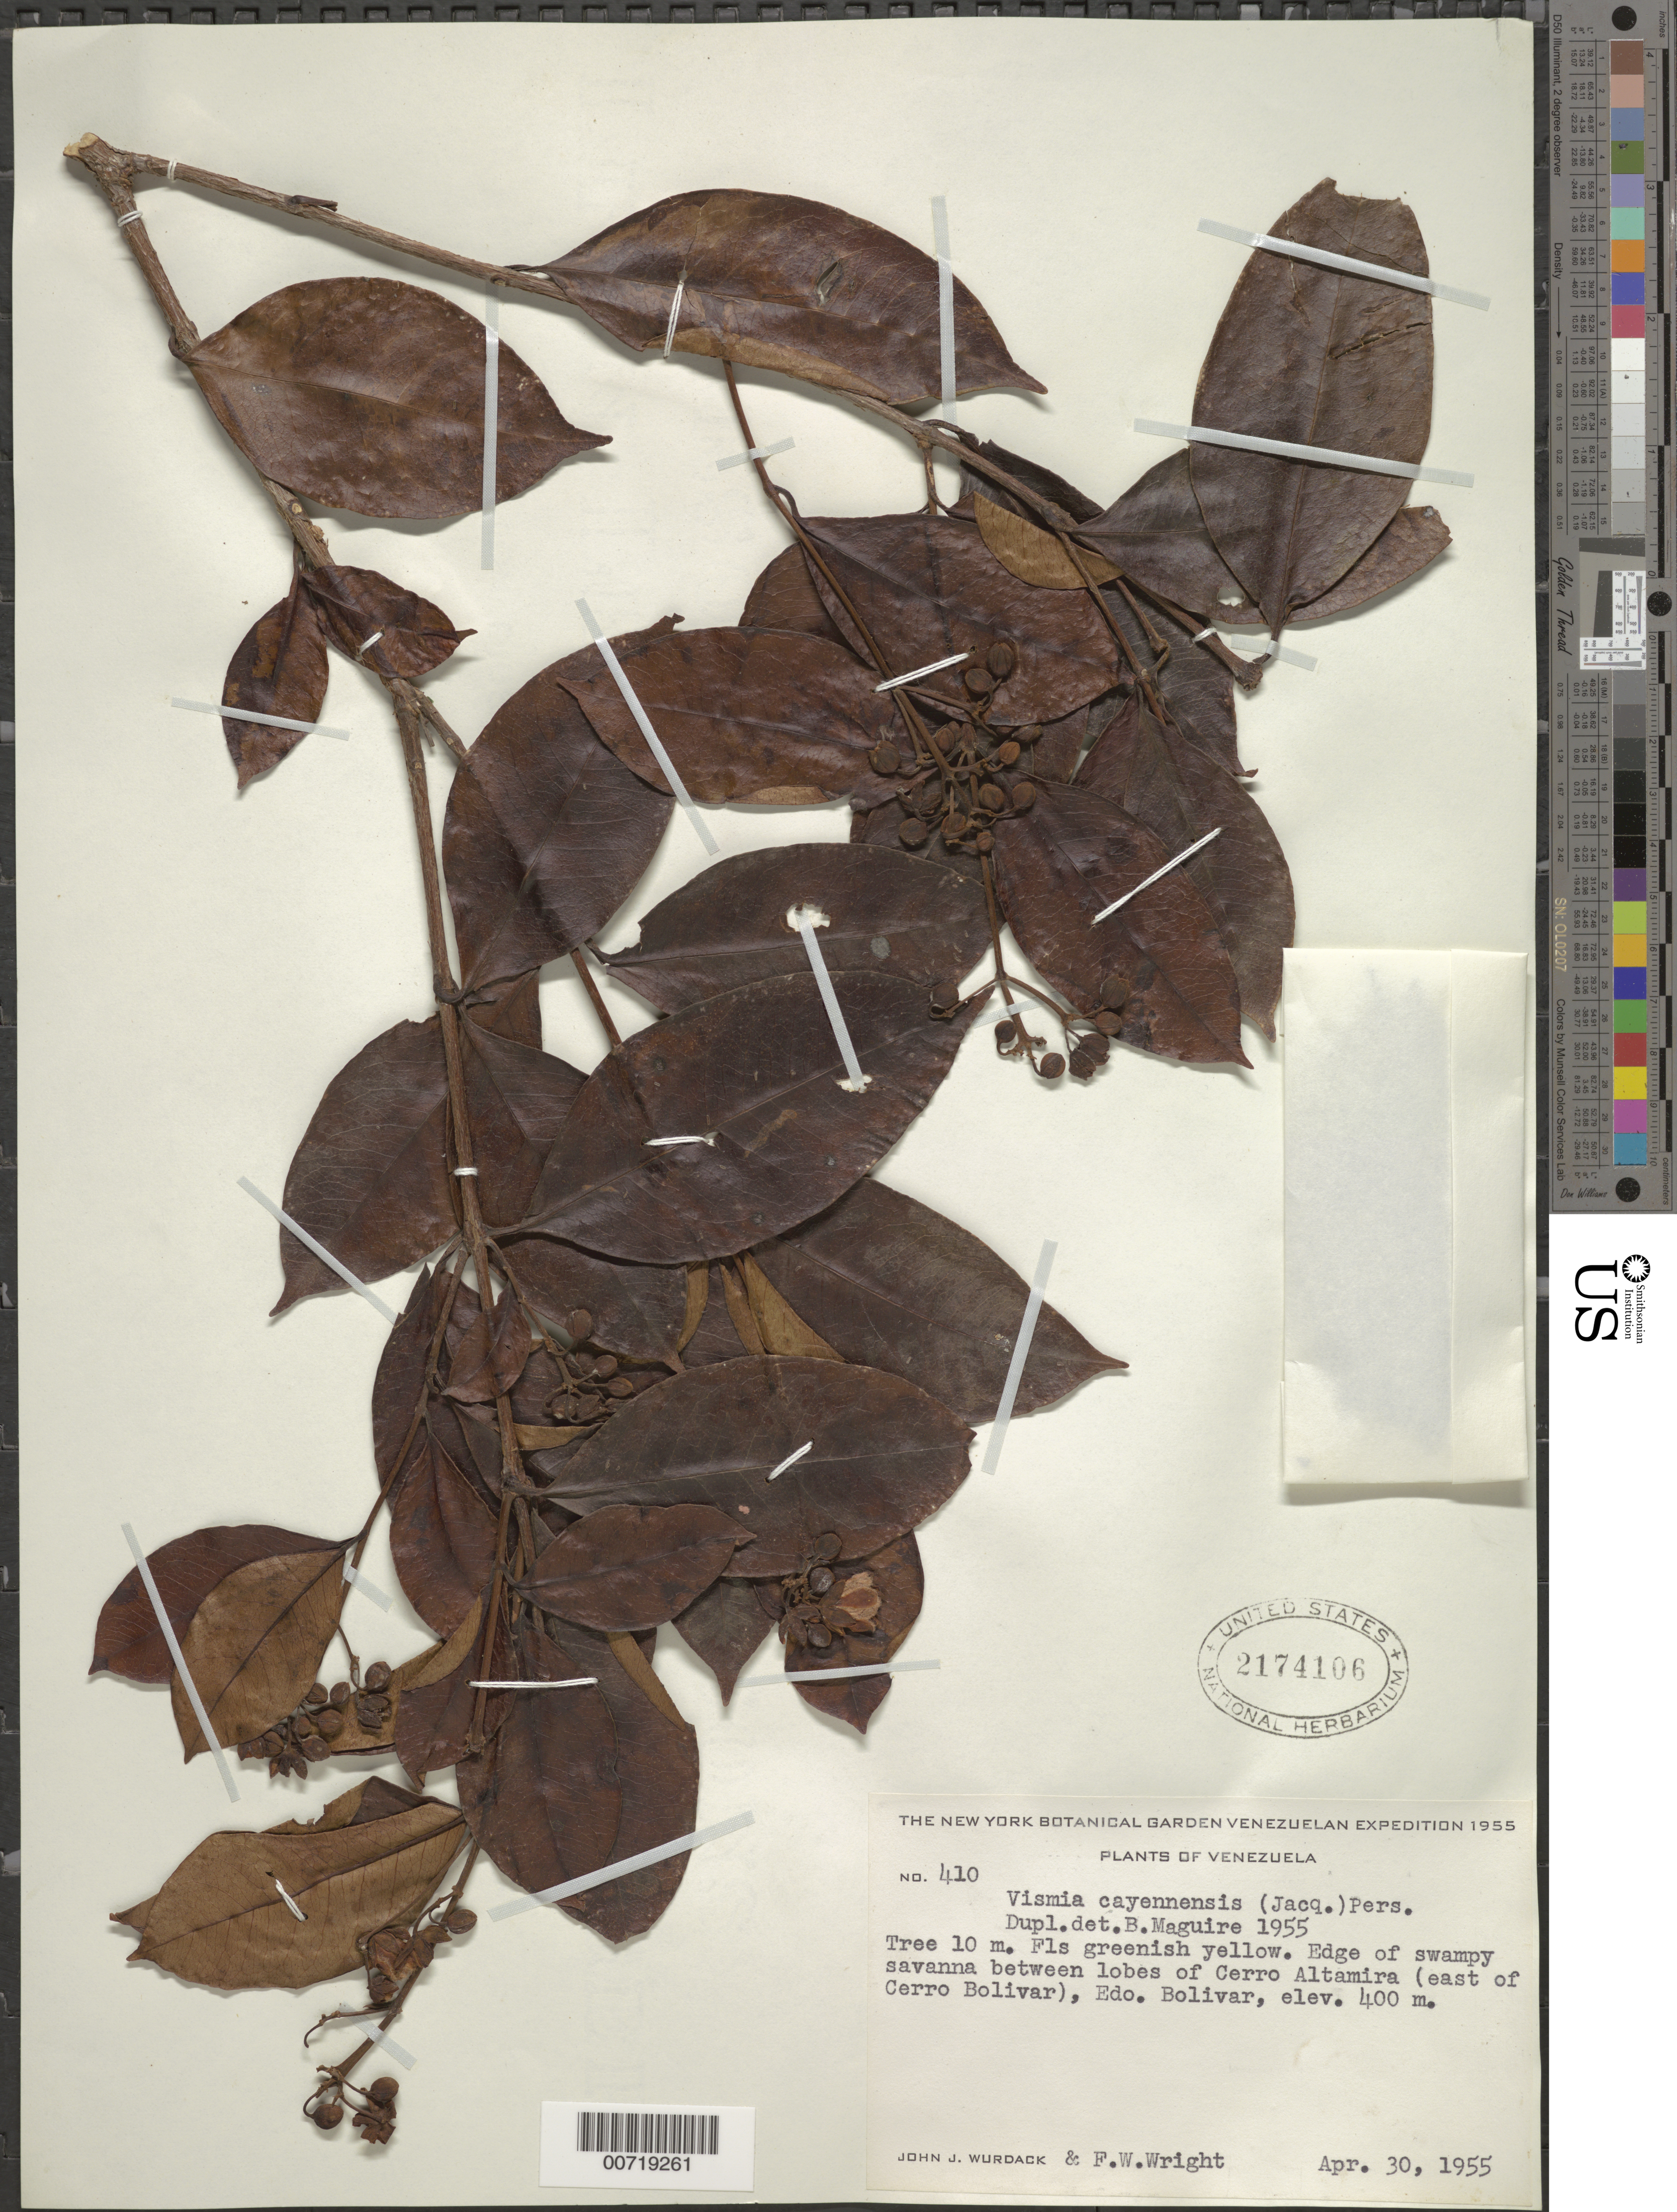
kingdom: Plantae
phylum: Tracheophyta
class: Magnoliopsida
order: Malpighiales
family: Hypericaceae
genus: Vismia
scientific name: Vismia cayennensis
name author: (Jacq.) Pers.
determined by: Maguire, Bassett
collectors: J. J. Wurdack & F. W. Wright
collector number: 410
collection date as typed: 30-Apr-55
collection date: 1955-04-30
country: Venezuela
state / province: Bolívar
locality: Cerro Altamira, E of Cerro Bolívar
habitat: Edge of swampy savanna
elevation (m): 400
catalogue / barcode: US 2174106